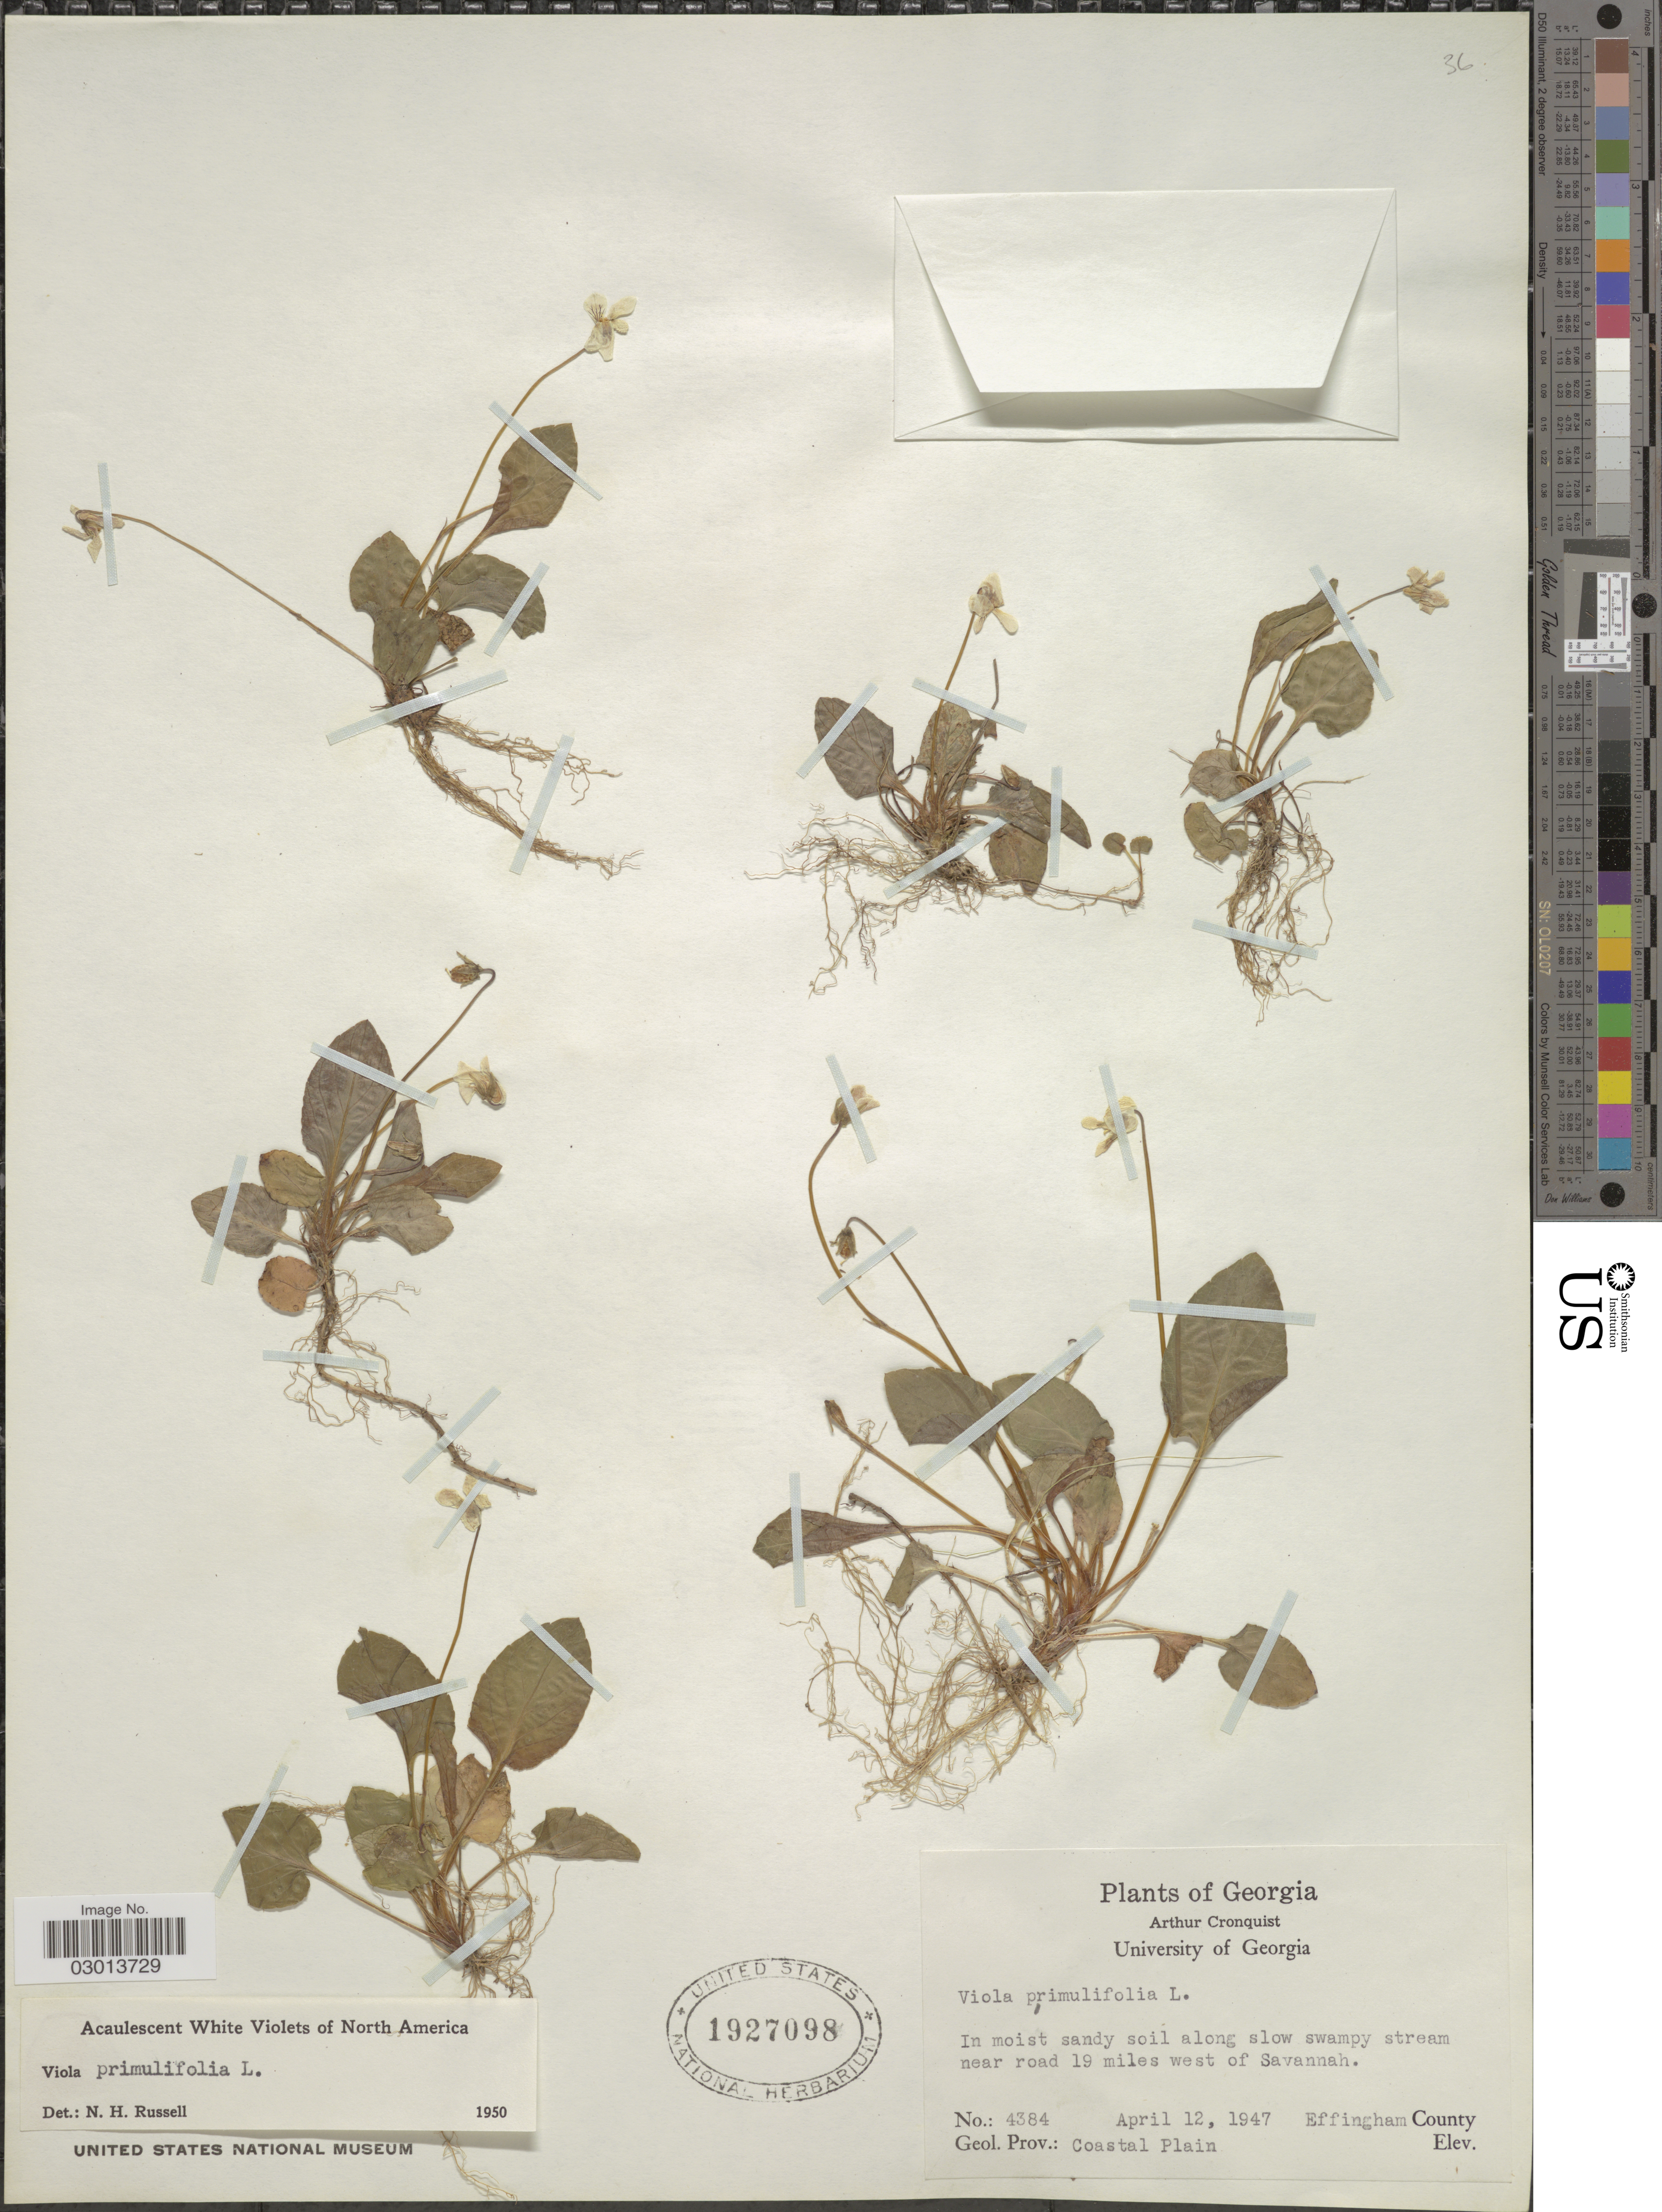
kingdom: Plantae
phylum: Tracheophyta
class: Magnoliopsida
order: Malpighiales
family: Violaceae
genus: Viola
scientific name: Viola primulifolia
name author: L.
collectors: A. J. Cronquist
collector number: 4384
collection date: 1947-04-12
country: United States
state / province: Georgia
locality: Near road 19 miles west of Savannah. Effingham County. Geol. Prov.: Coastal Plain.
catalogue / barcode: US 1927098